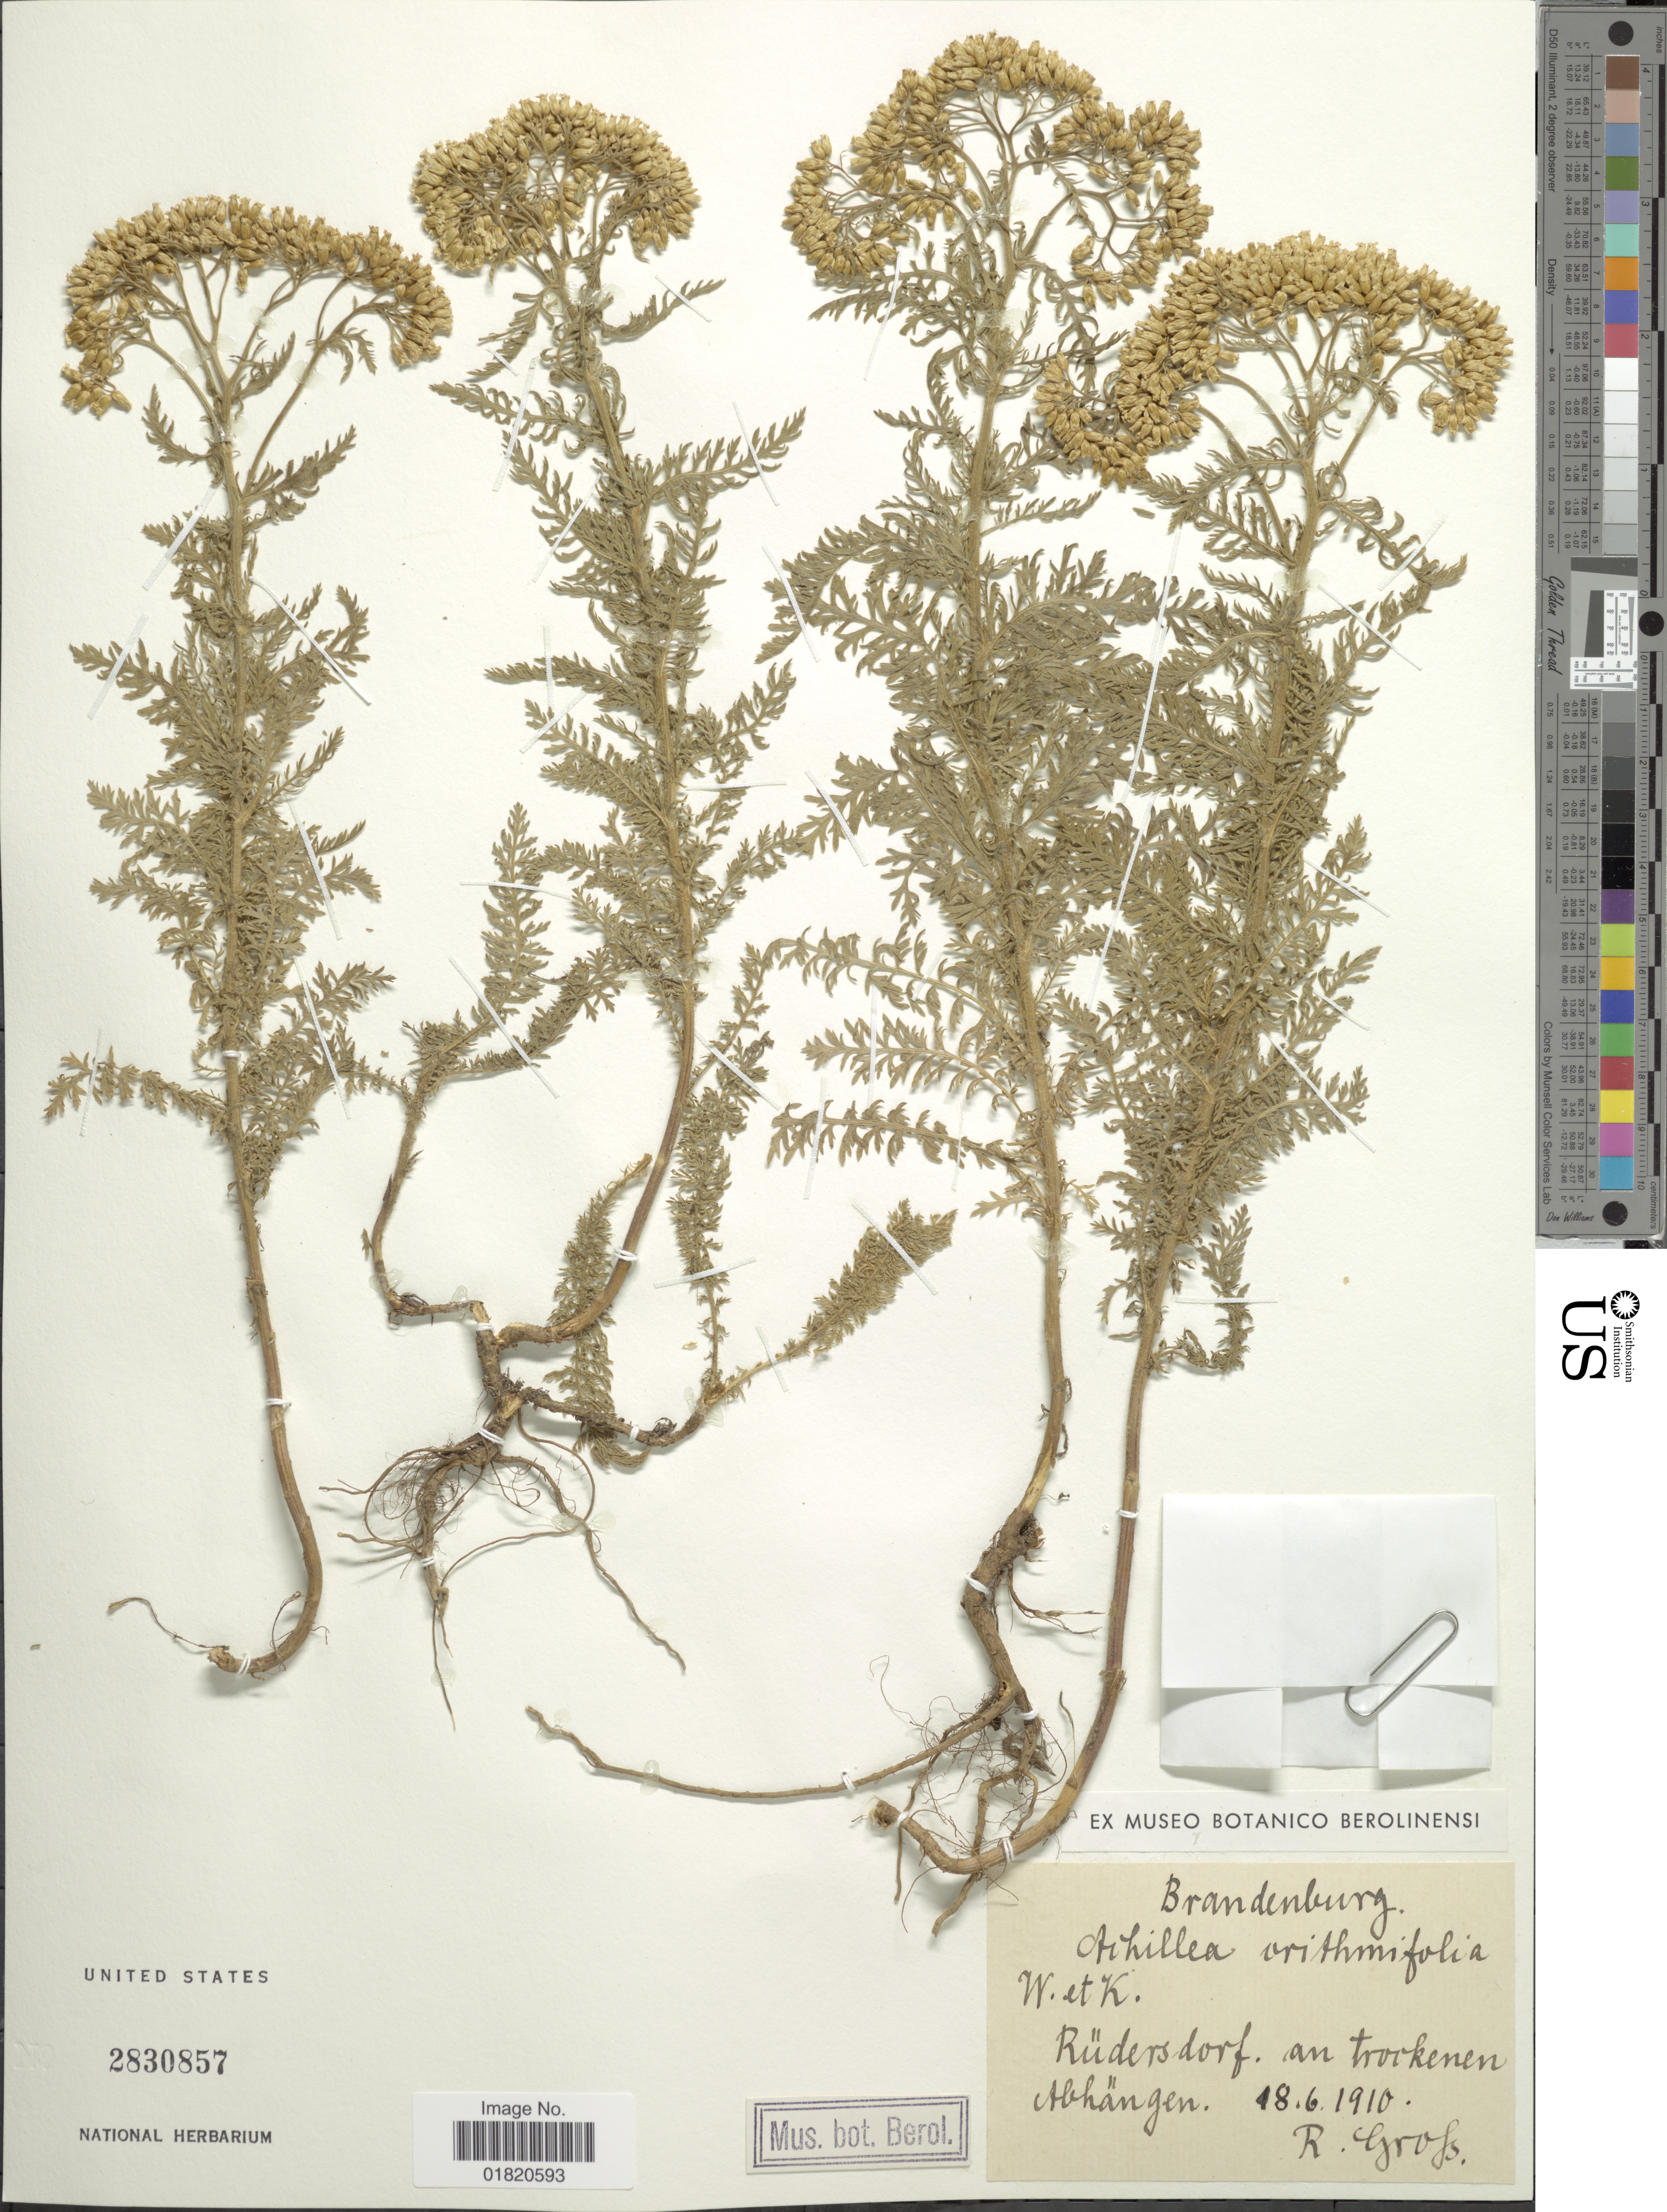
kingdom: Plantae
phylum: Tracheophyta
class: Magnoliopsida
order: Asterales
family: Asteraceae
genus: Achillea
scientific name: Achillea crithmifolia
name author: Waldst. & Kit.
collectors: R. Grofs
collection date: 1910-06-18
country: Germany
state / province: Brandenburg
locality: Rüdersdorf. an trookenen Abhängen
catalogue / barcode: US 2830857